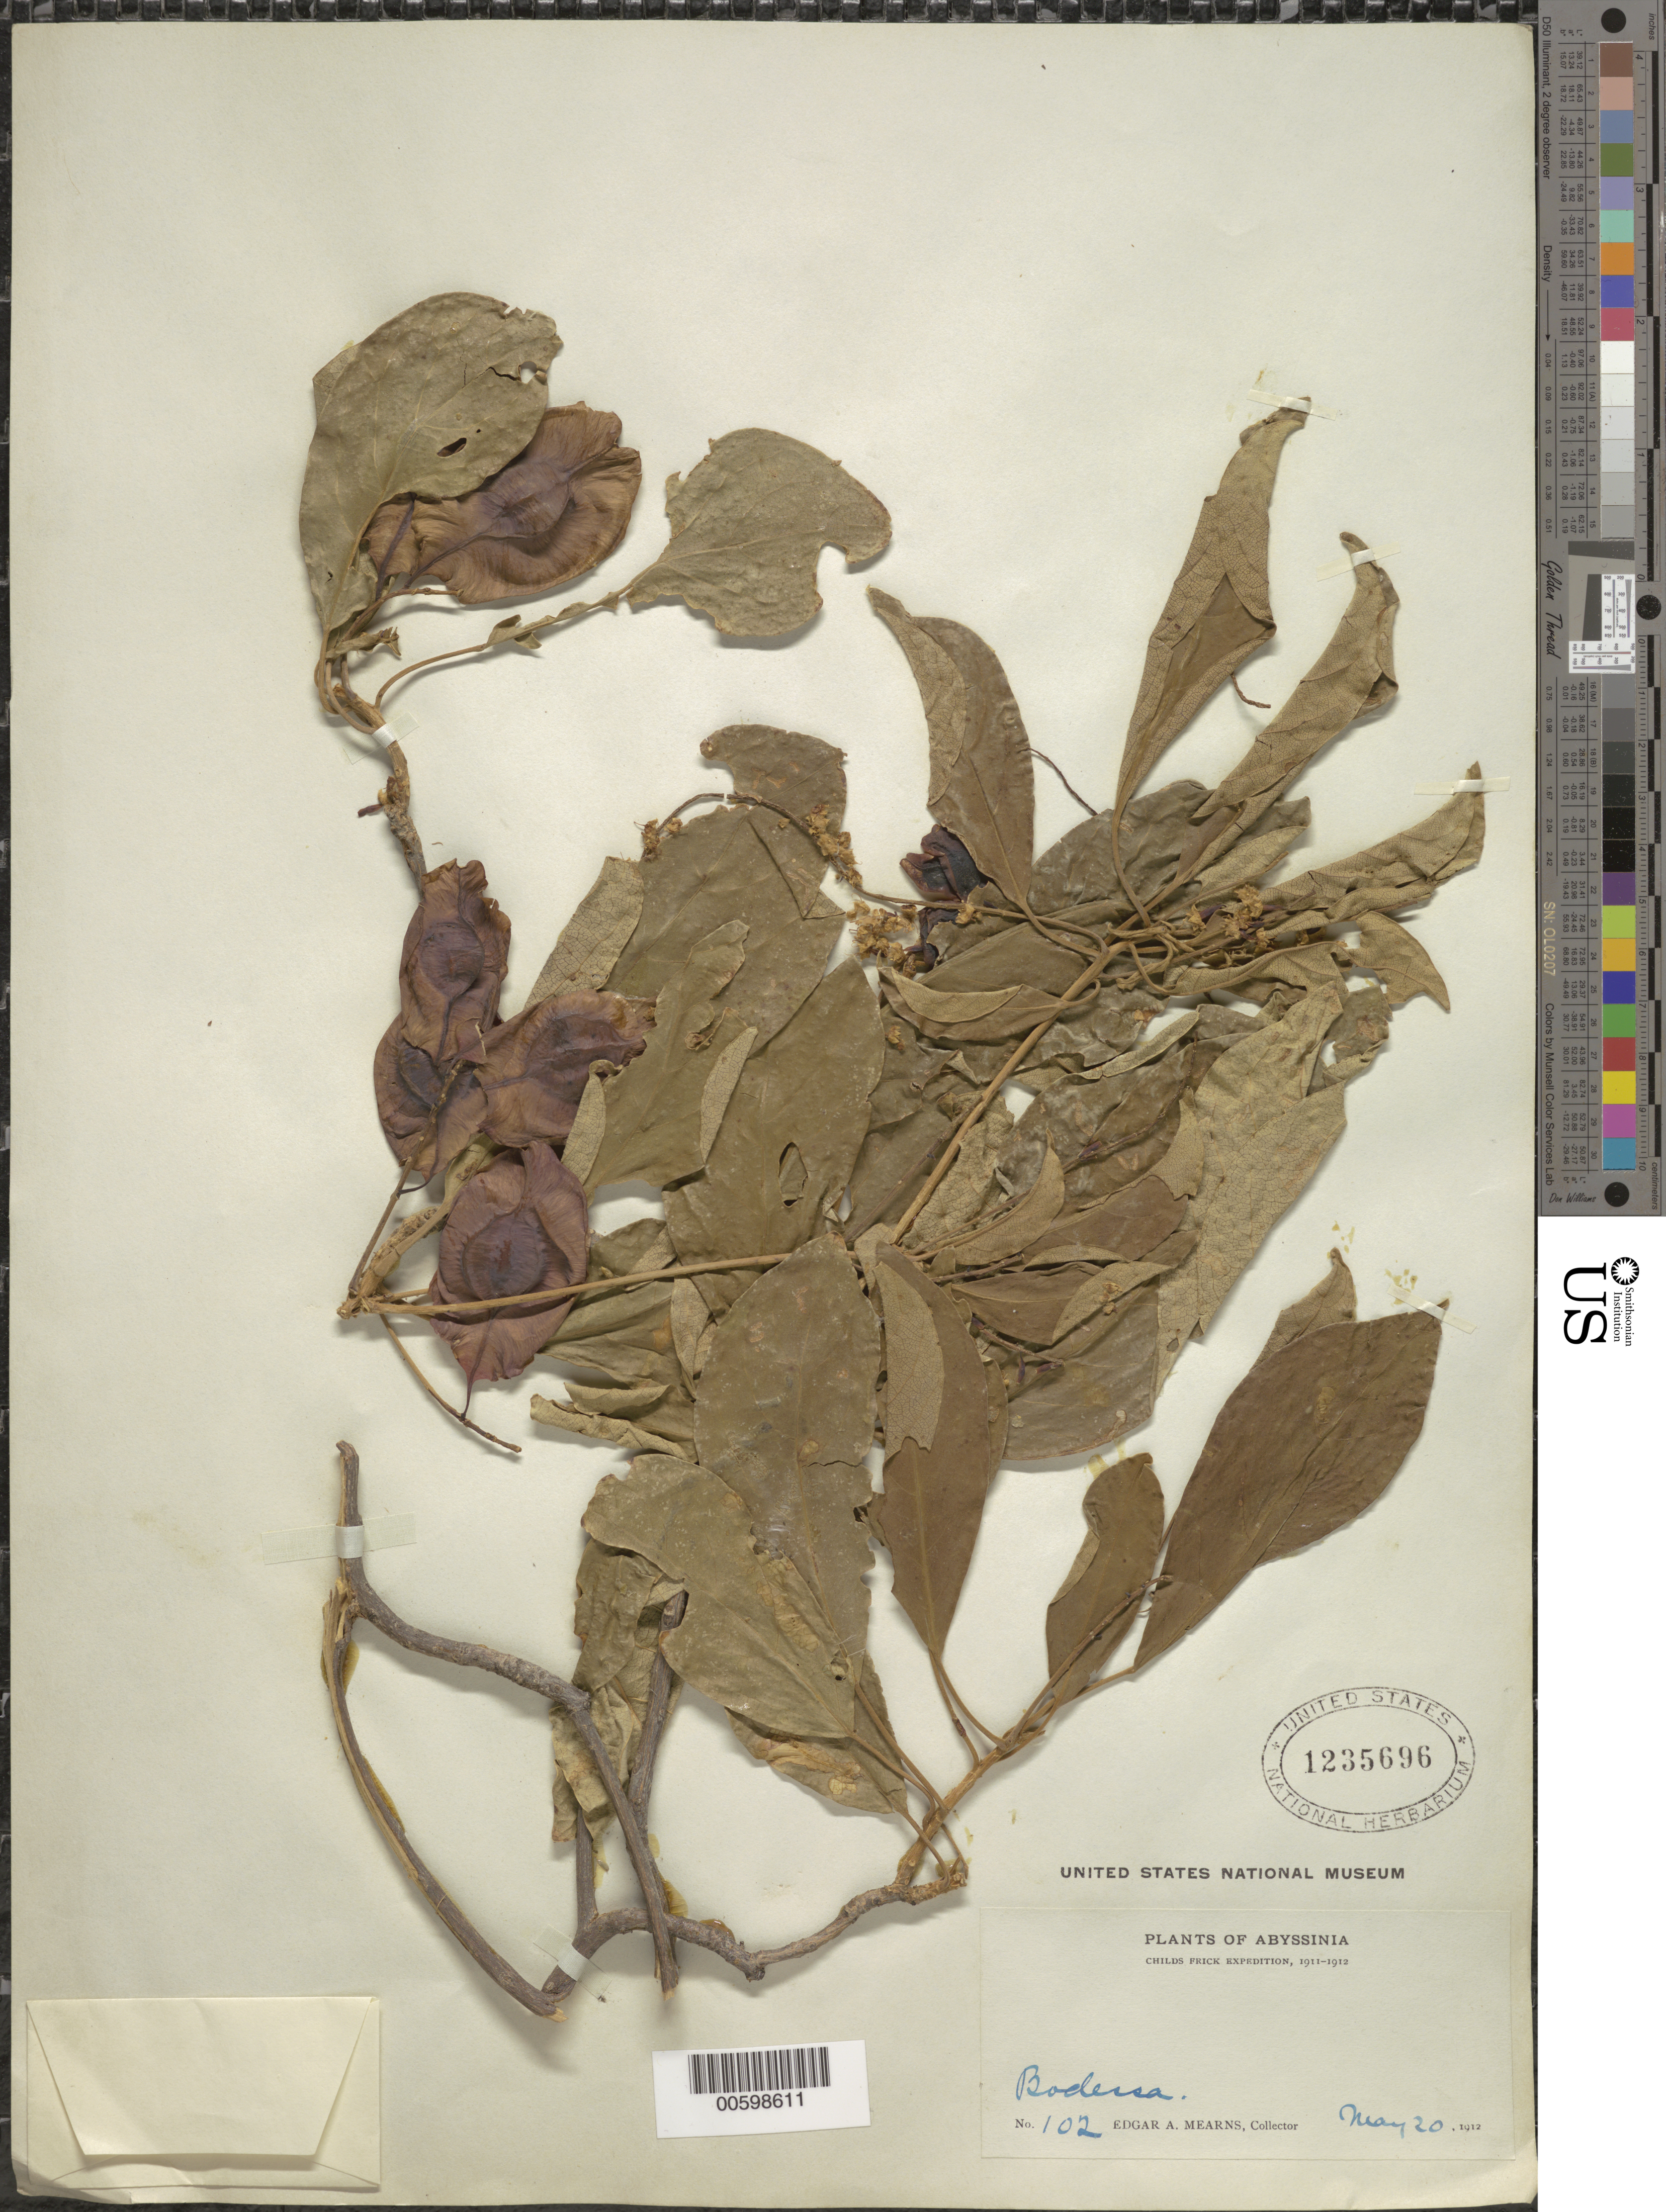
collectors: E. A. Mearns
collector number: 102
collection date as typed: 20 May 1912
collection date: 1912-05-20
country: Ethiopia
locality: Bodessa [Illegible], Abyssinia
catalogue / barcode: US 1235696